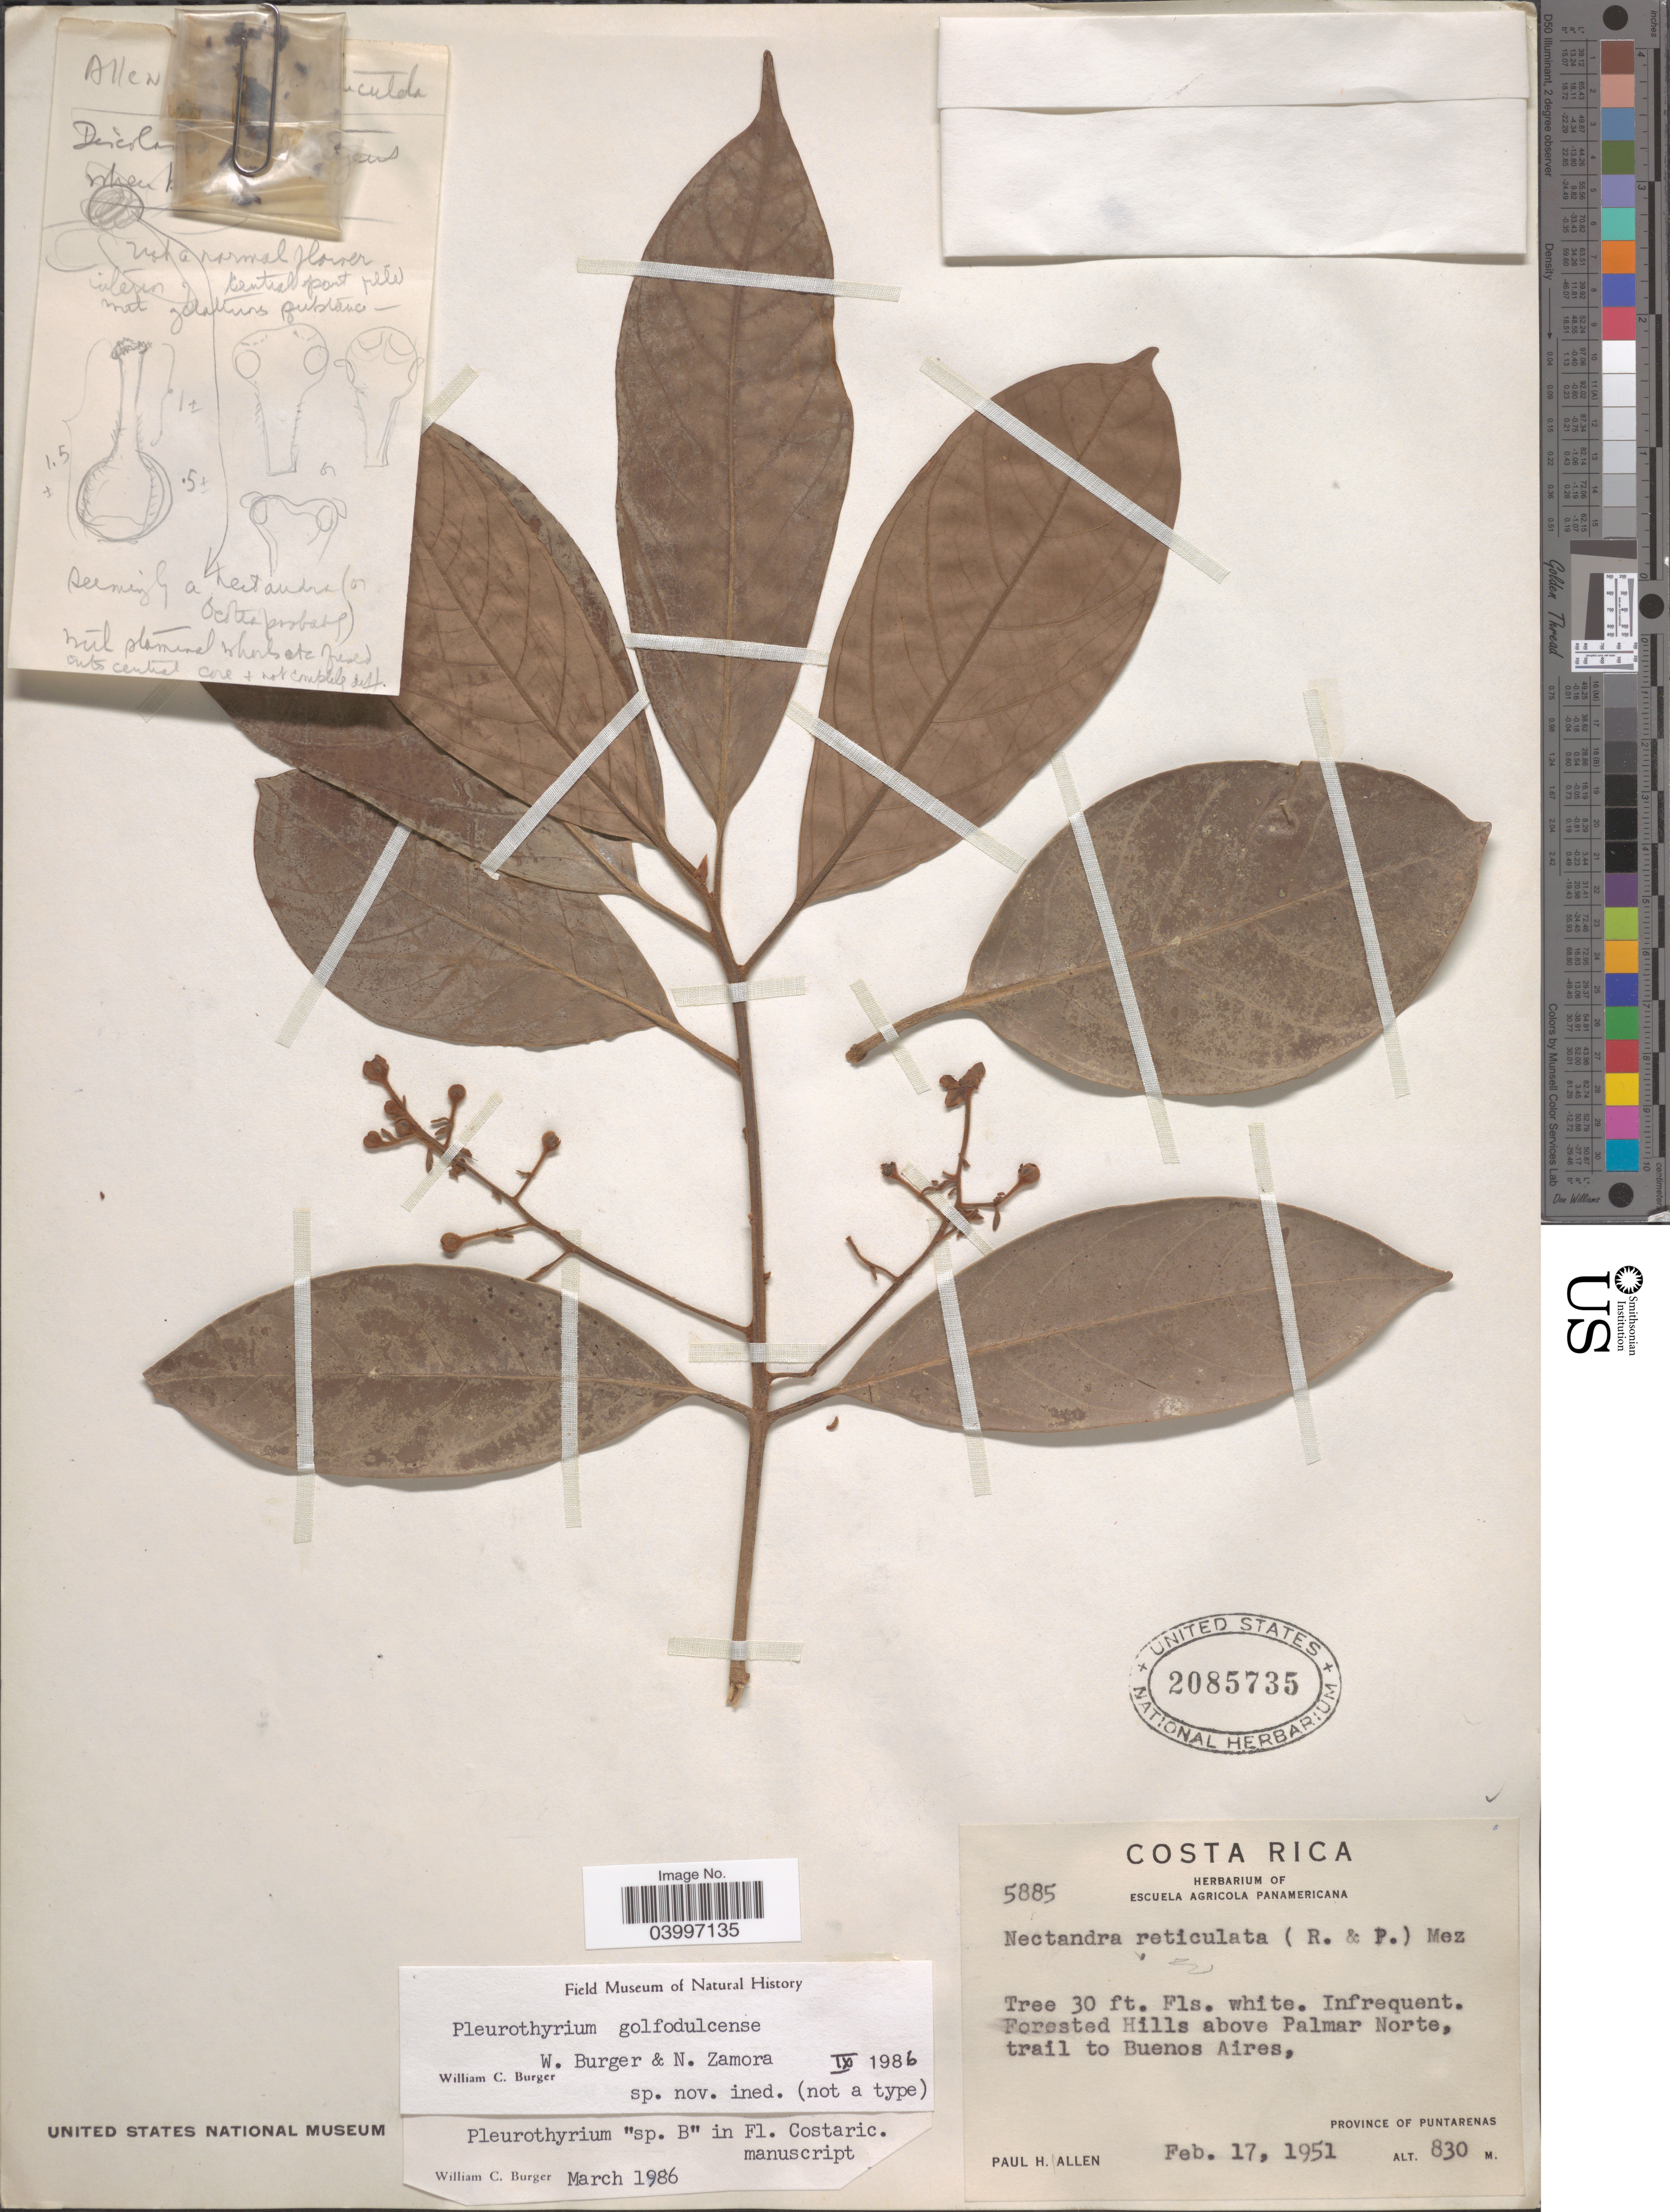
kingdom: Plantae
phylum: Tracheophyta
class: Magnoliopsida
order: Laurales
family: Lauraceae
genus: Pleurothyrium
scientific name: Pleurothyrium golfodulcense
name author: W.C. Burger & N. Zamora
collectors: P. H. Allen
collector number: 5885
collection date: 1951-02-17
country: Costa Rica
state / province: Puntarenas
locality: Forested Hills above Palmar Norte, trail to Buenos Aires.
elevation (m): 830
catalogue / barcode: US 2085735